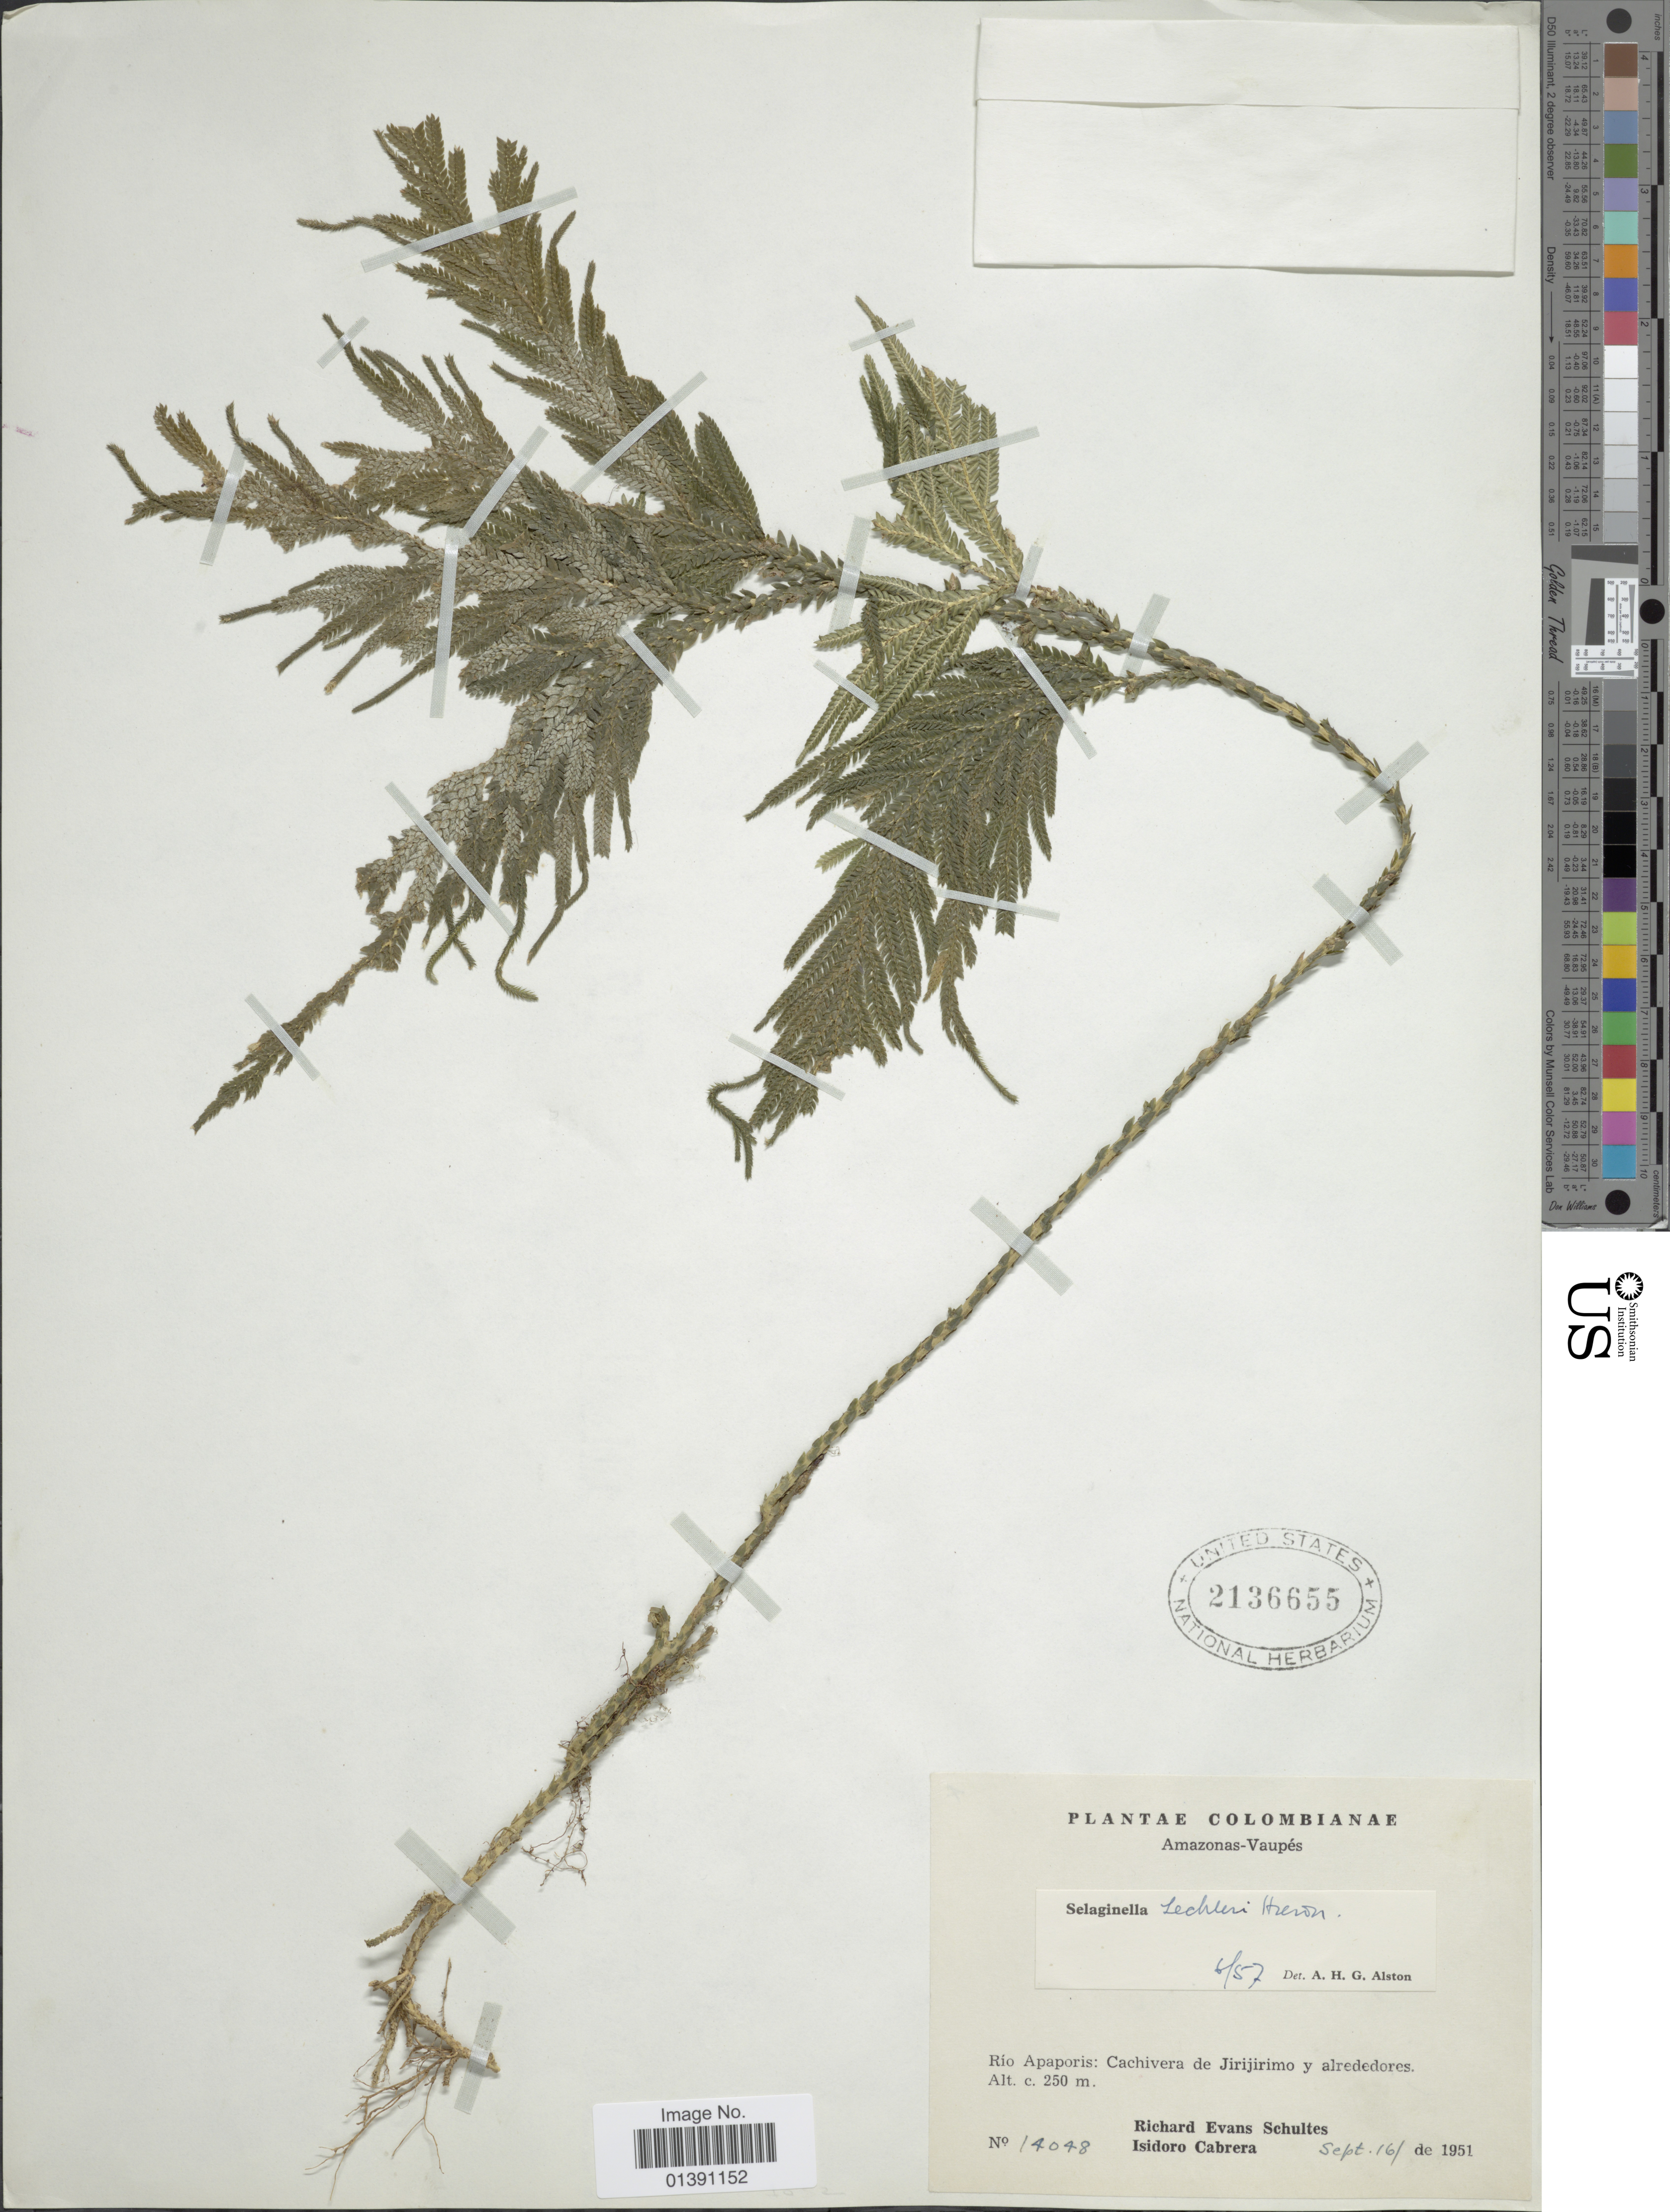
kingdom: Plantae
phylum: Tracheophyta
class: Lycopodiopsida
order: Selaginellales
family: Selaginellaceae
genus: Selaginella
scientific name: Selaginella lechleri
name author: Hieron.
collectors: R. E. Schultes & I. Cabrera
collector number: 14048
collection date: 1951-09-16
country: Colombia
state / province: Amazônas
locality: Amazonas-Vaupes, Rio Apaoris: Cachivera de Jirijirimo y alrededores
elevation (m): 250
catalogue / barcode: US 2136655